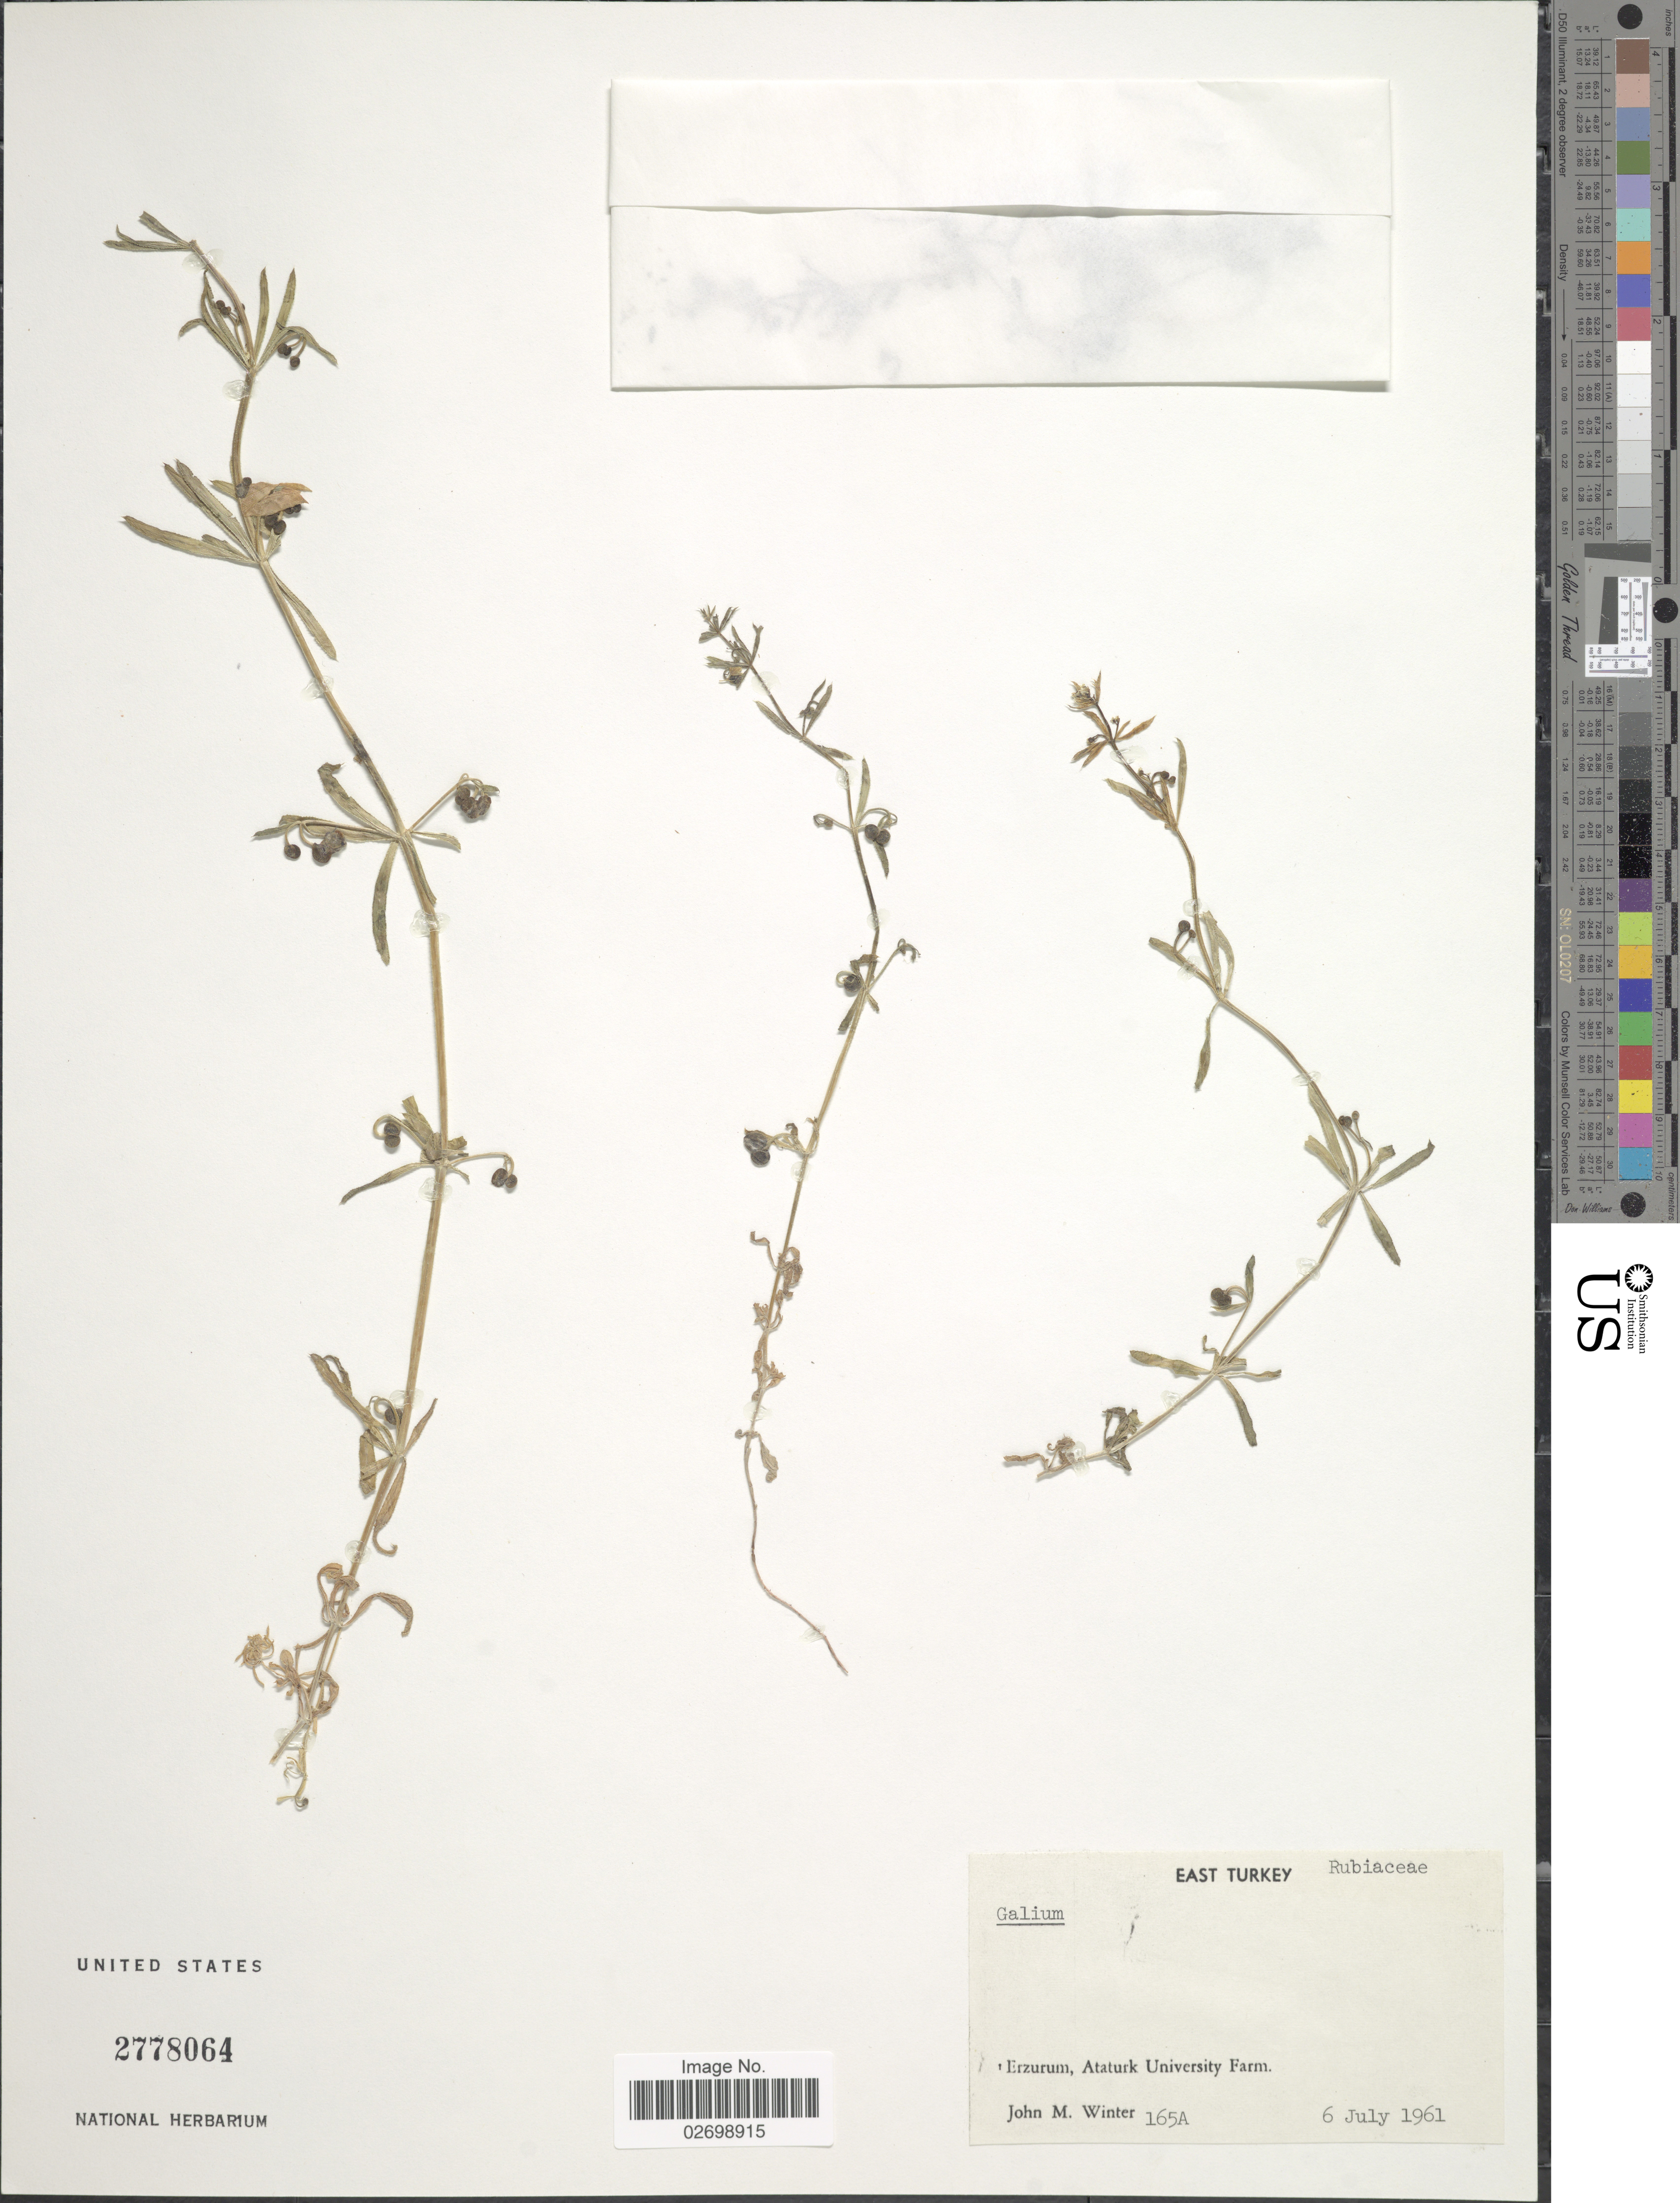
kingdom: Plantae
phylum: Tracheophyta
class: Magnoliopsida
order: Gentianales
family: Rubiaceae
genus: Galium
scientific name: Galium sp.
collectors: J. M. Winter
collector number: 165A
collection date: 1961-07-06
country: Turkey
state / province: Erzurum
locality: East Turkey. Ataturk University Farm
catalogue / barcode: US 2778064